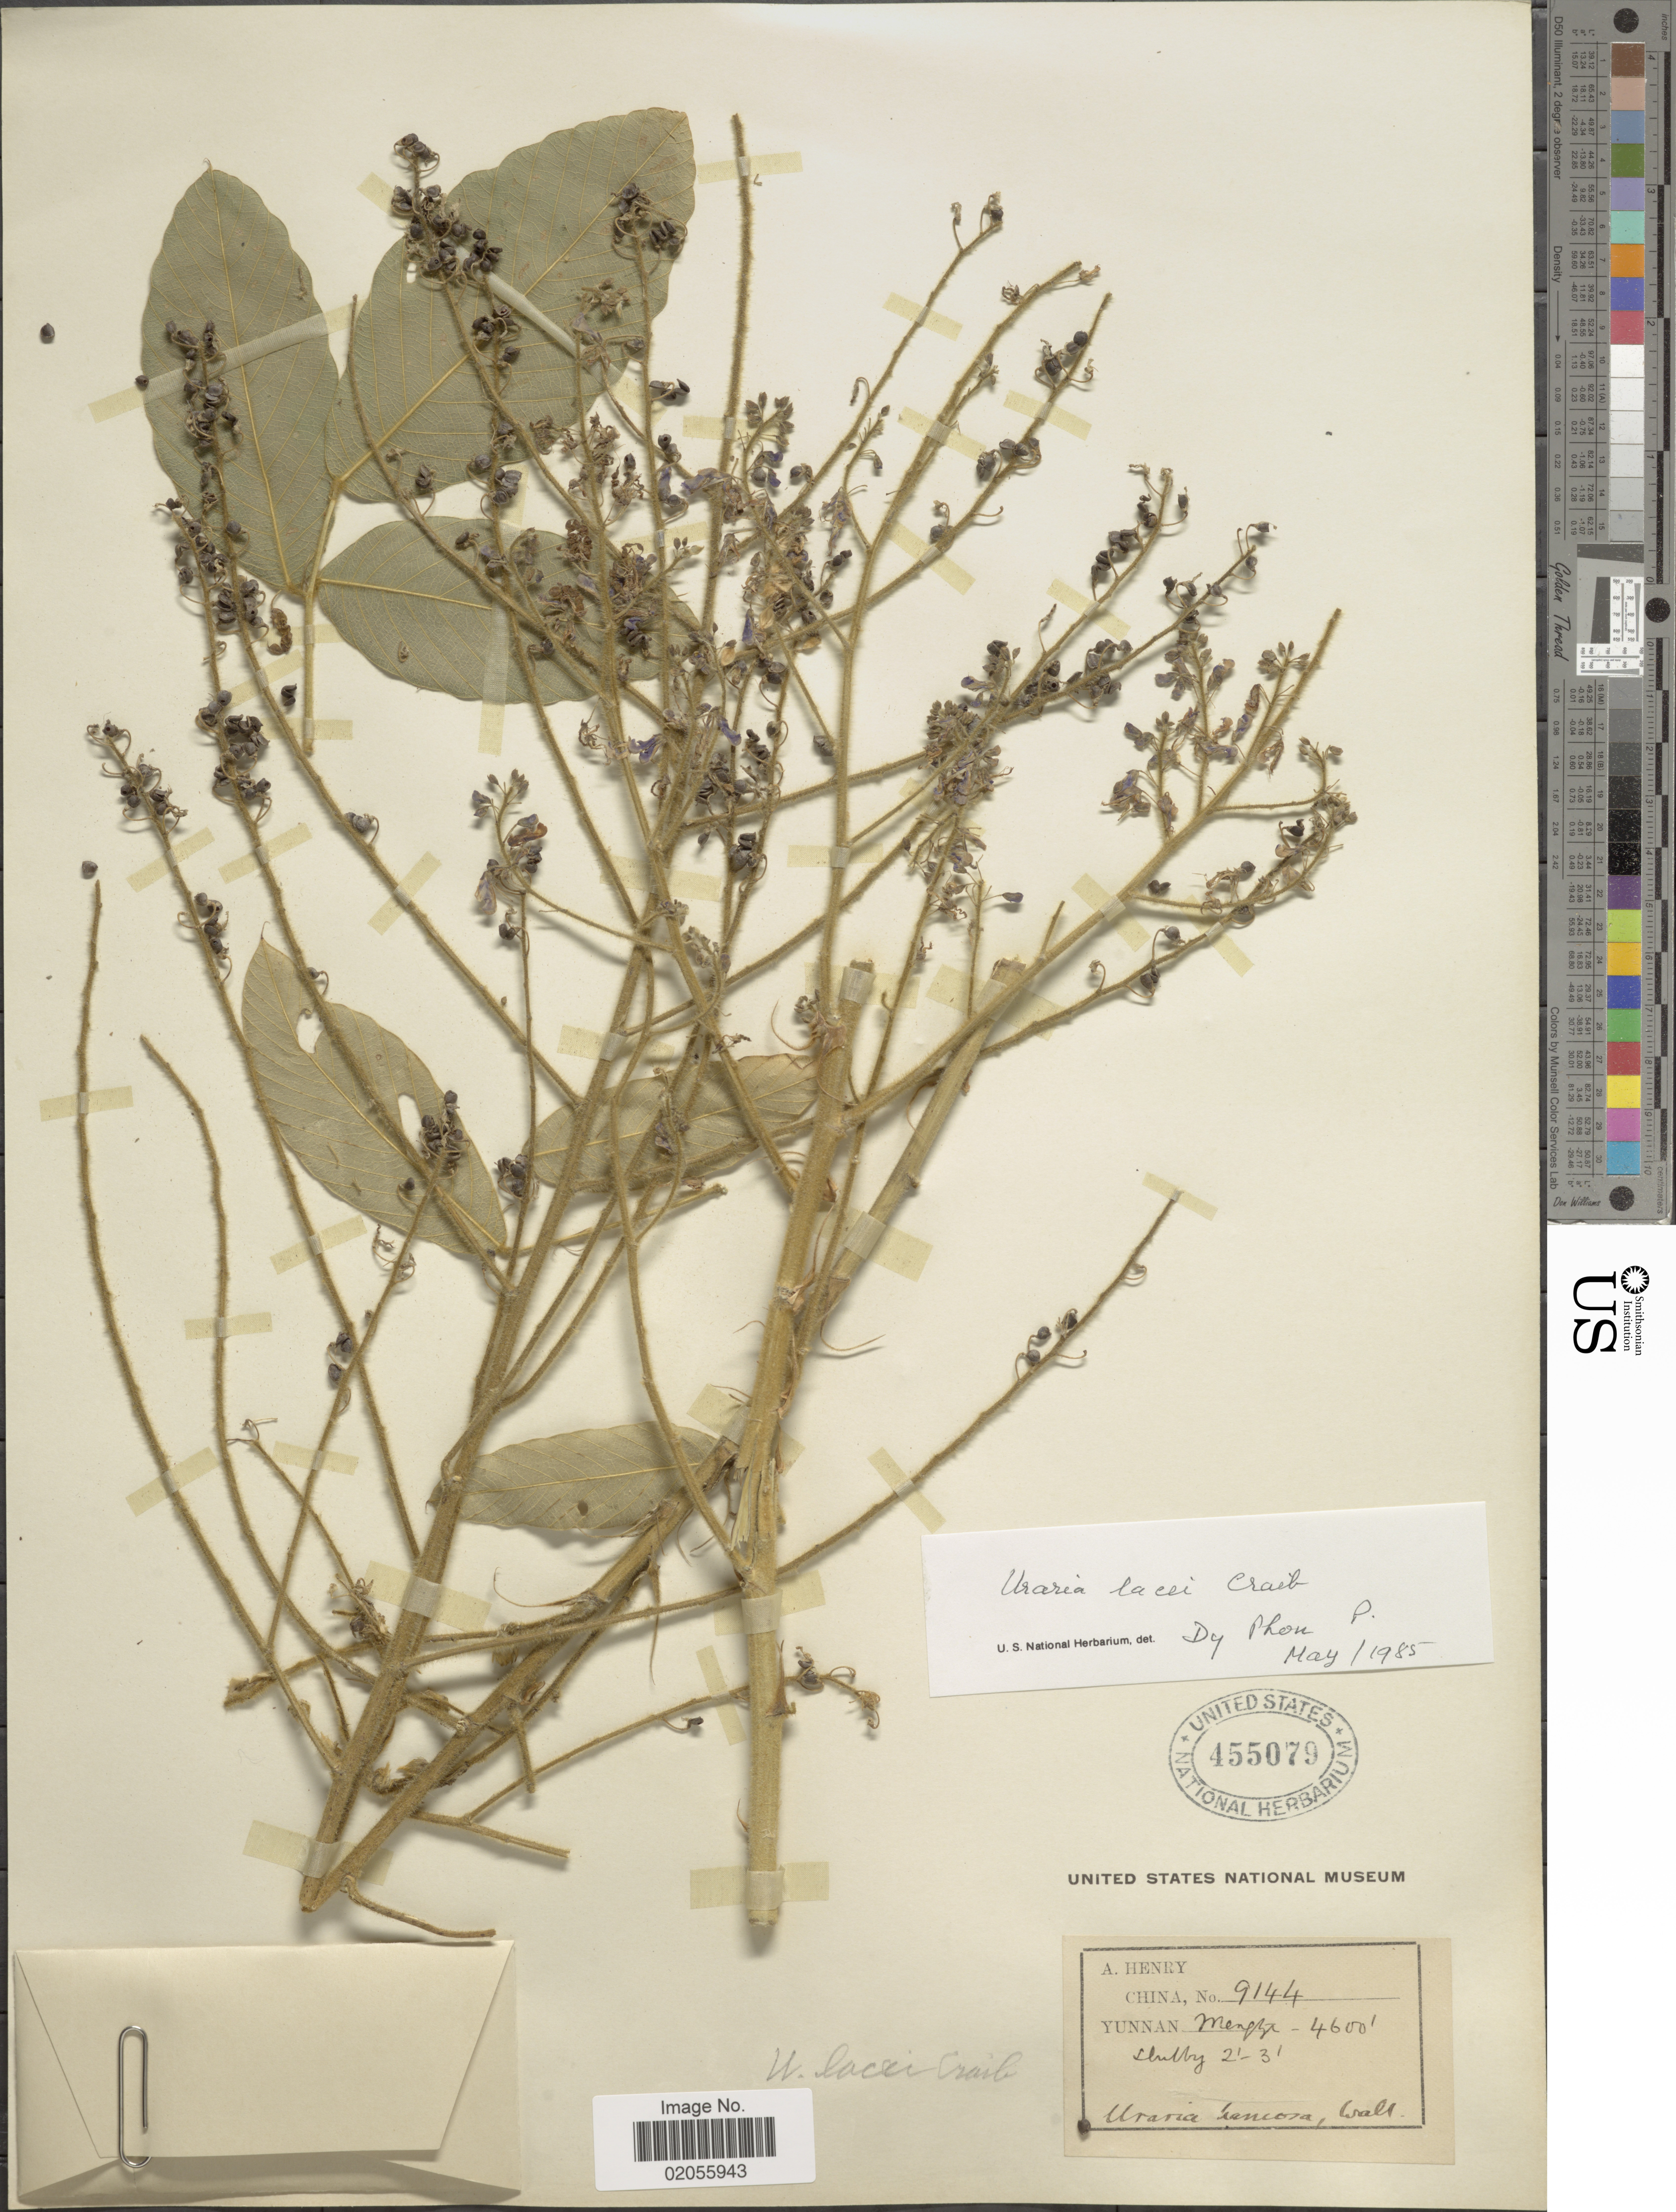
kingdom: Plantae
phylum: Tracheophyta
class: Magnoliopsida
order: Fabales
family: Fabaceae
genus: Uraria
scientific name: Uraria lacei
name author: Craib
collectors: A. Henry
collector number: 9144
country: China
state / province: Yunnan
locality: Mengtze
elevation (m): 1402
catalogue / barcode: US 455079